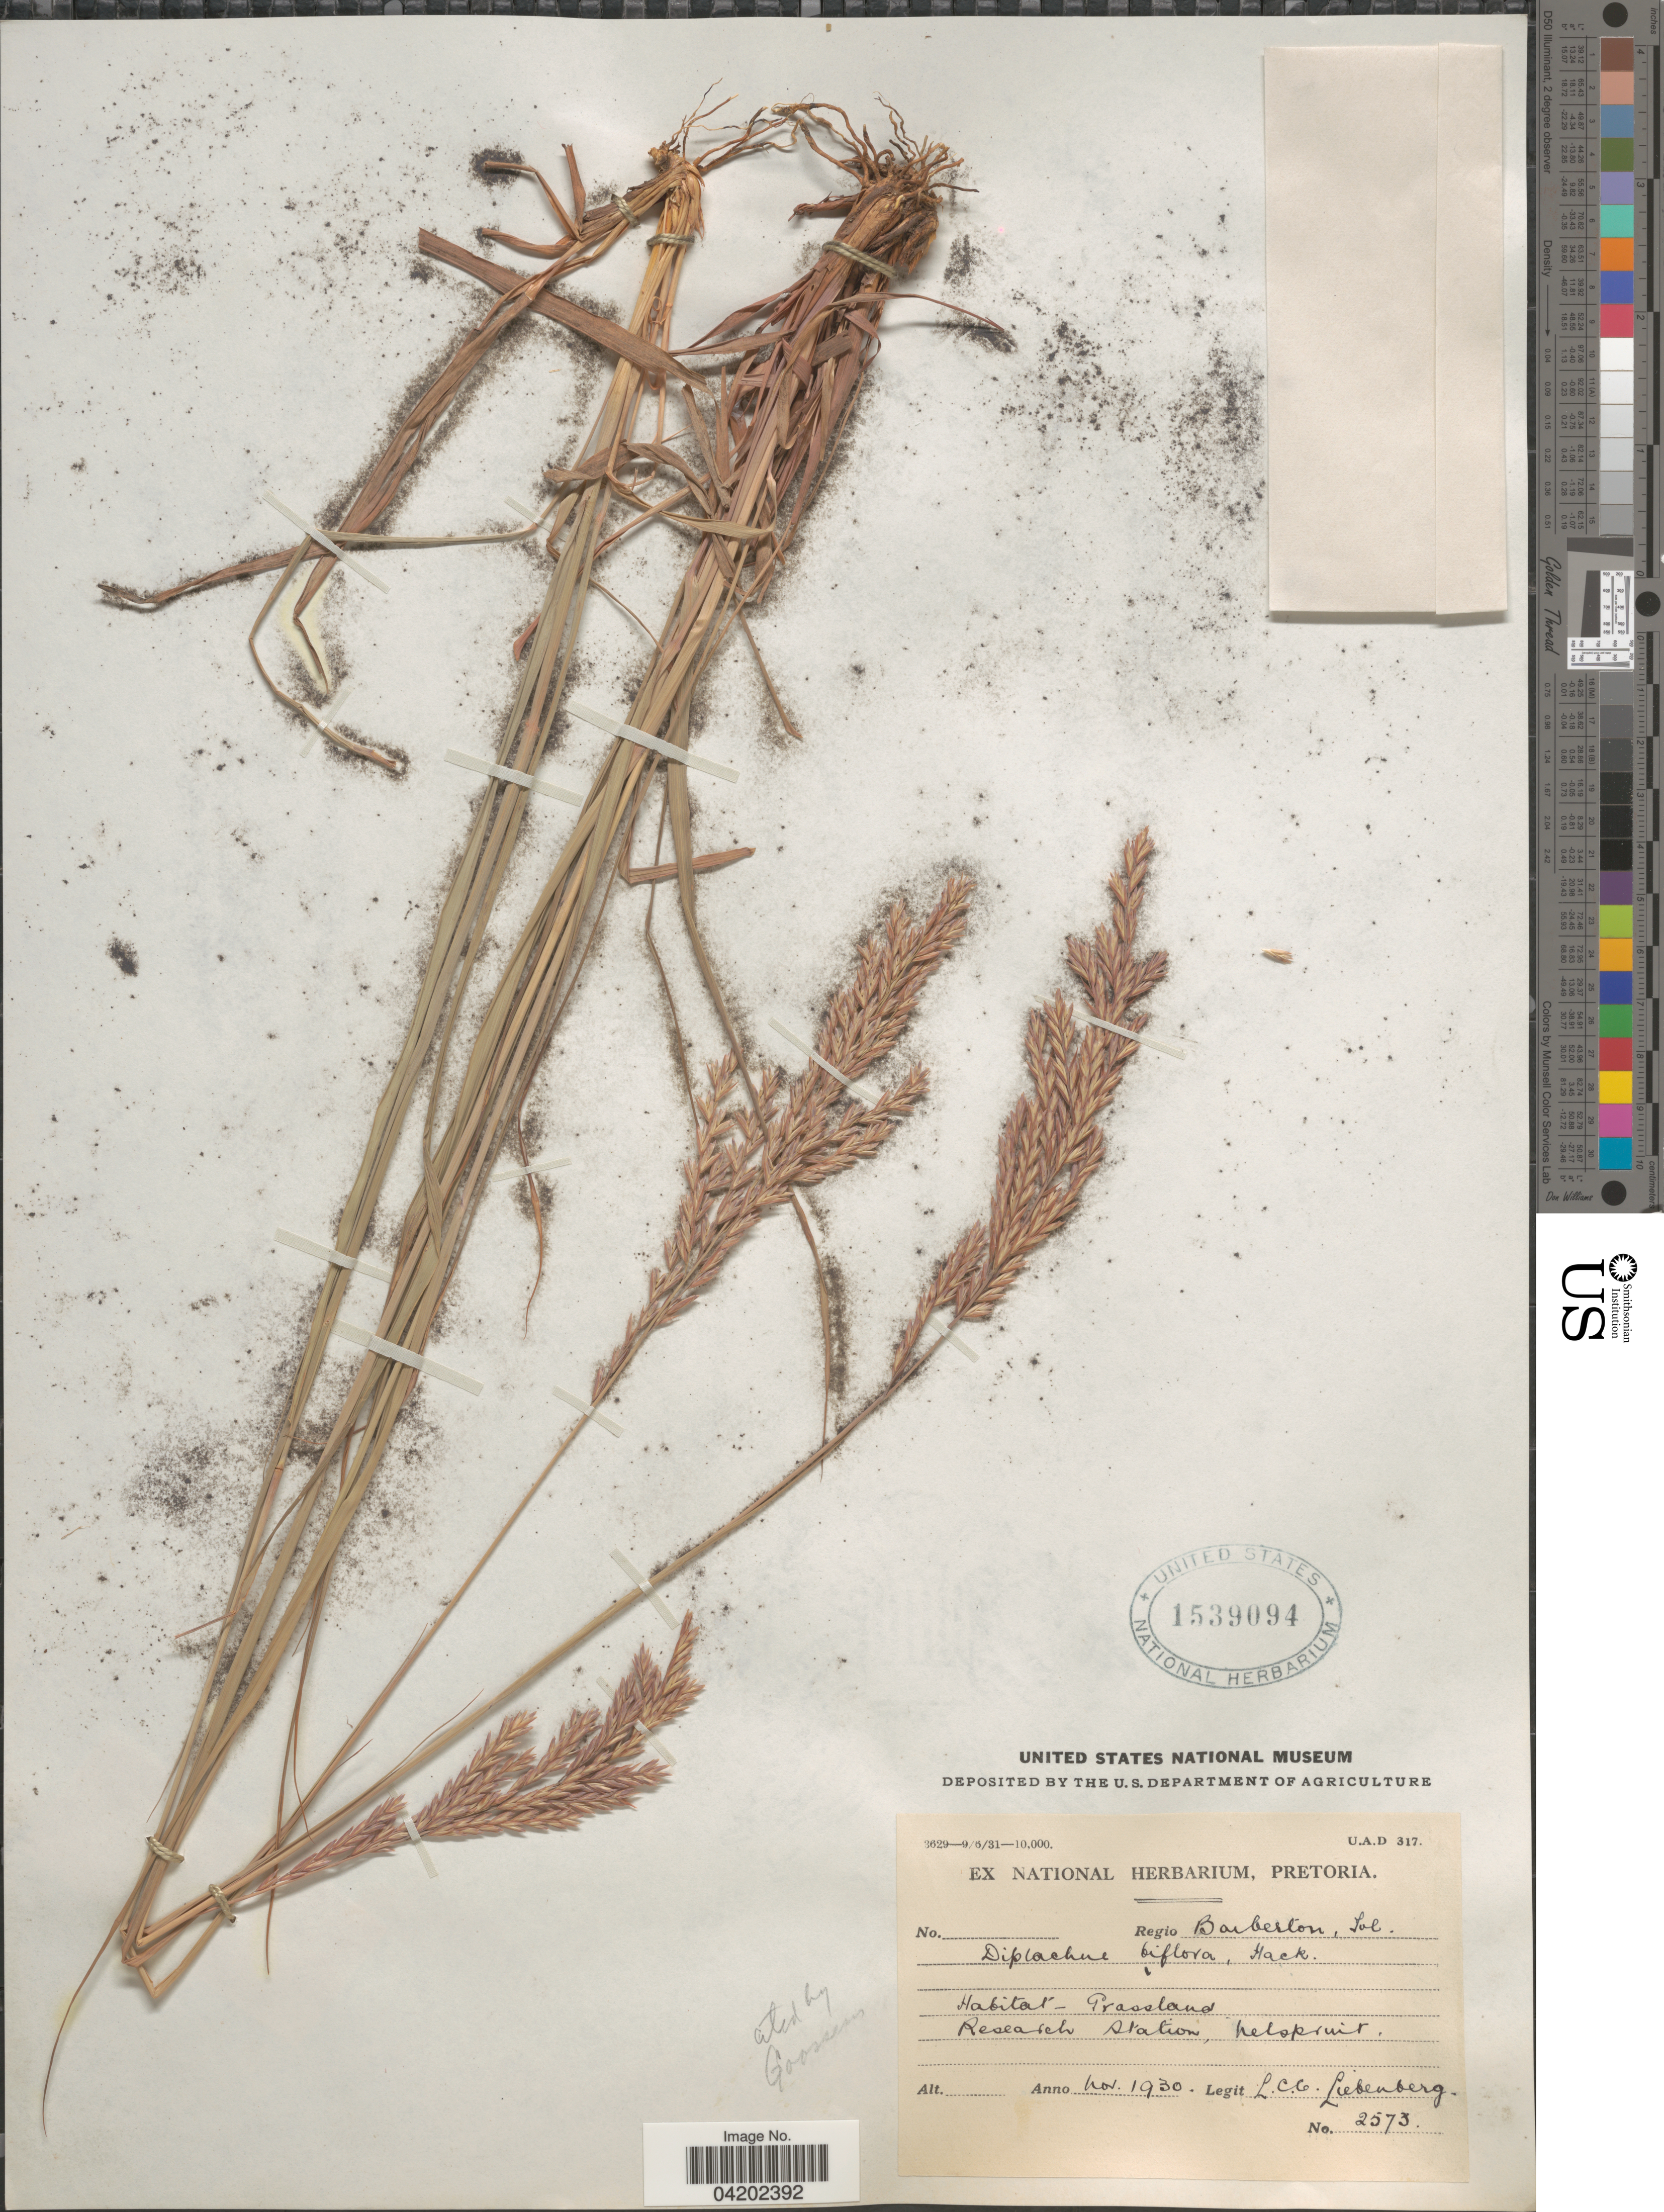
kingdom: Plantae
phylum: Tracheophyta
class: Liliopsida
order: Poales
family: Poaceae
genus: Bewsia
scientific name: Bewsia biflora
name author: (Hack.) Gooss.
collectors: L. Liebenberg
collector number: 2573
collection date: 1930-11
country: South Africa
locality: Regio Barberton, Tvl. Research Station, Melspruit.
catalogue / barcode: US 1539094